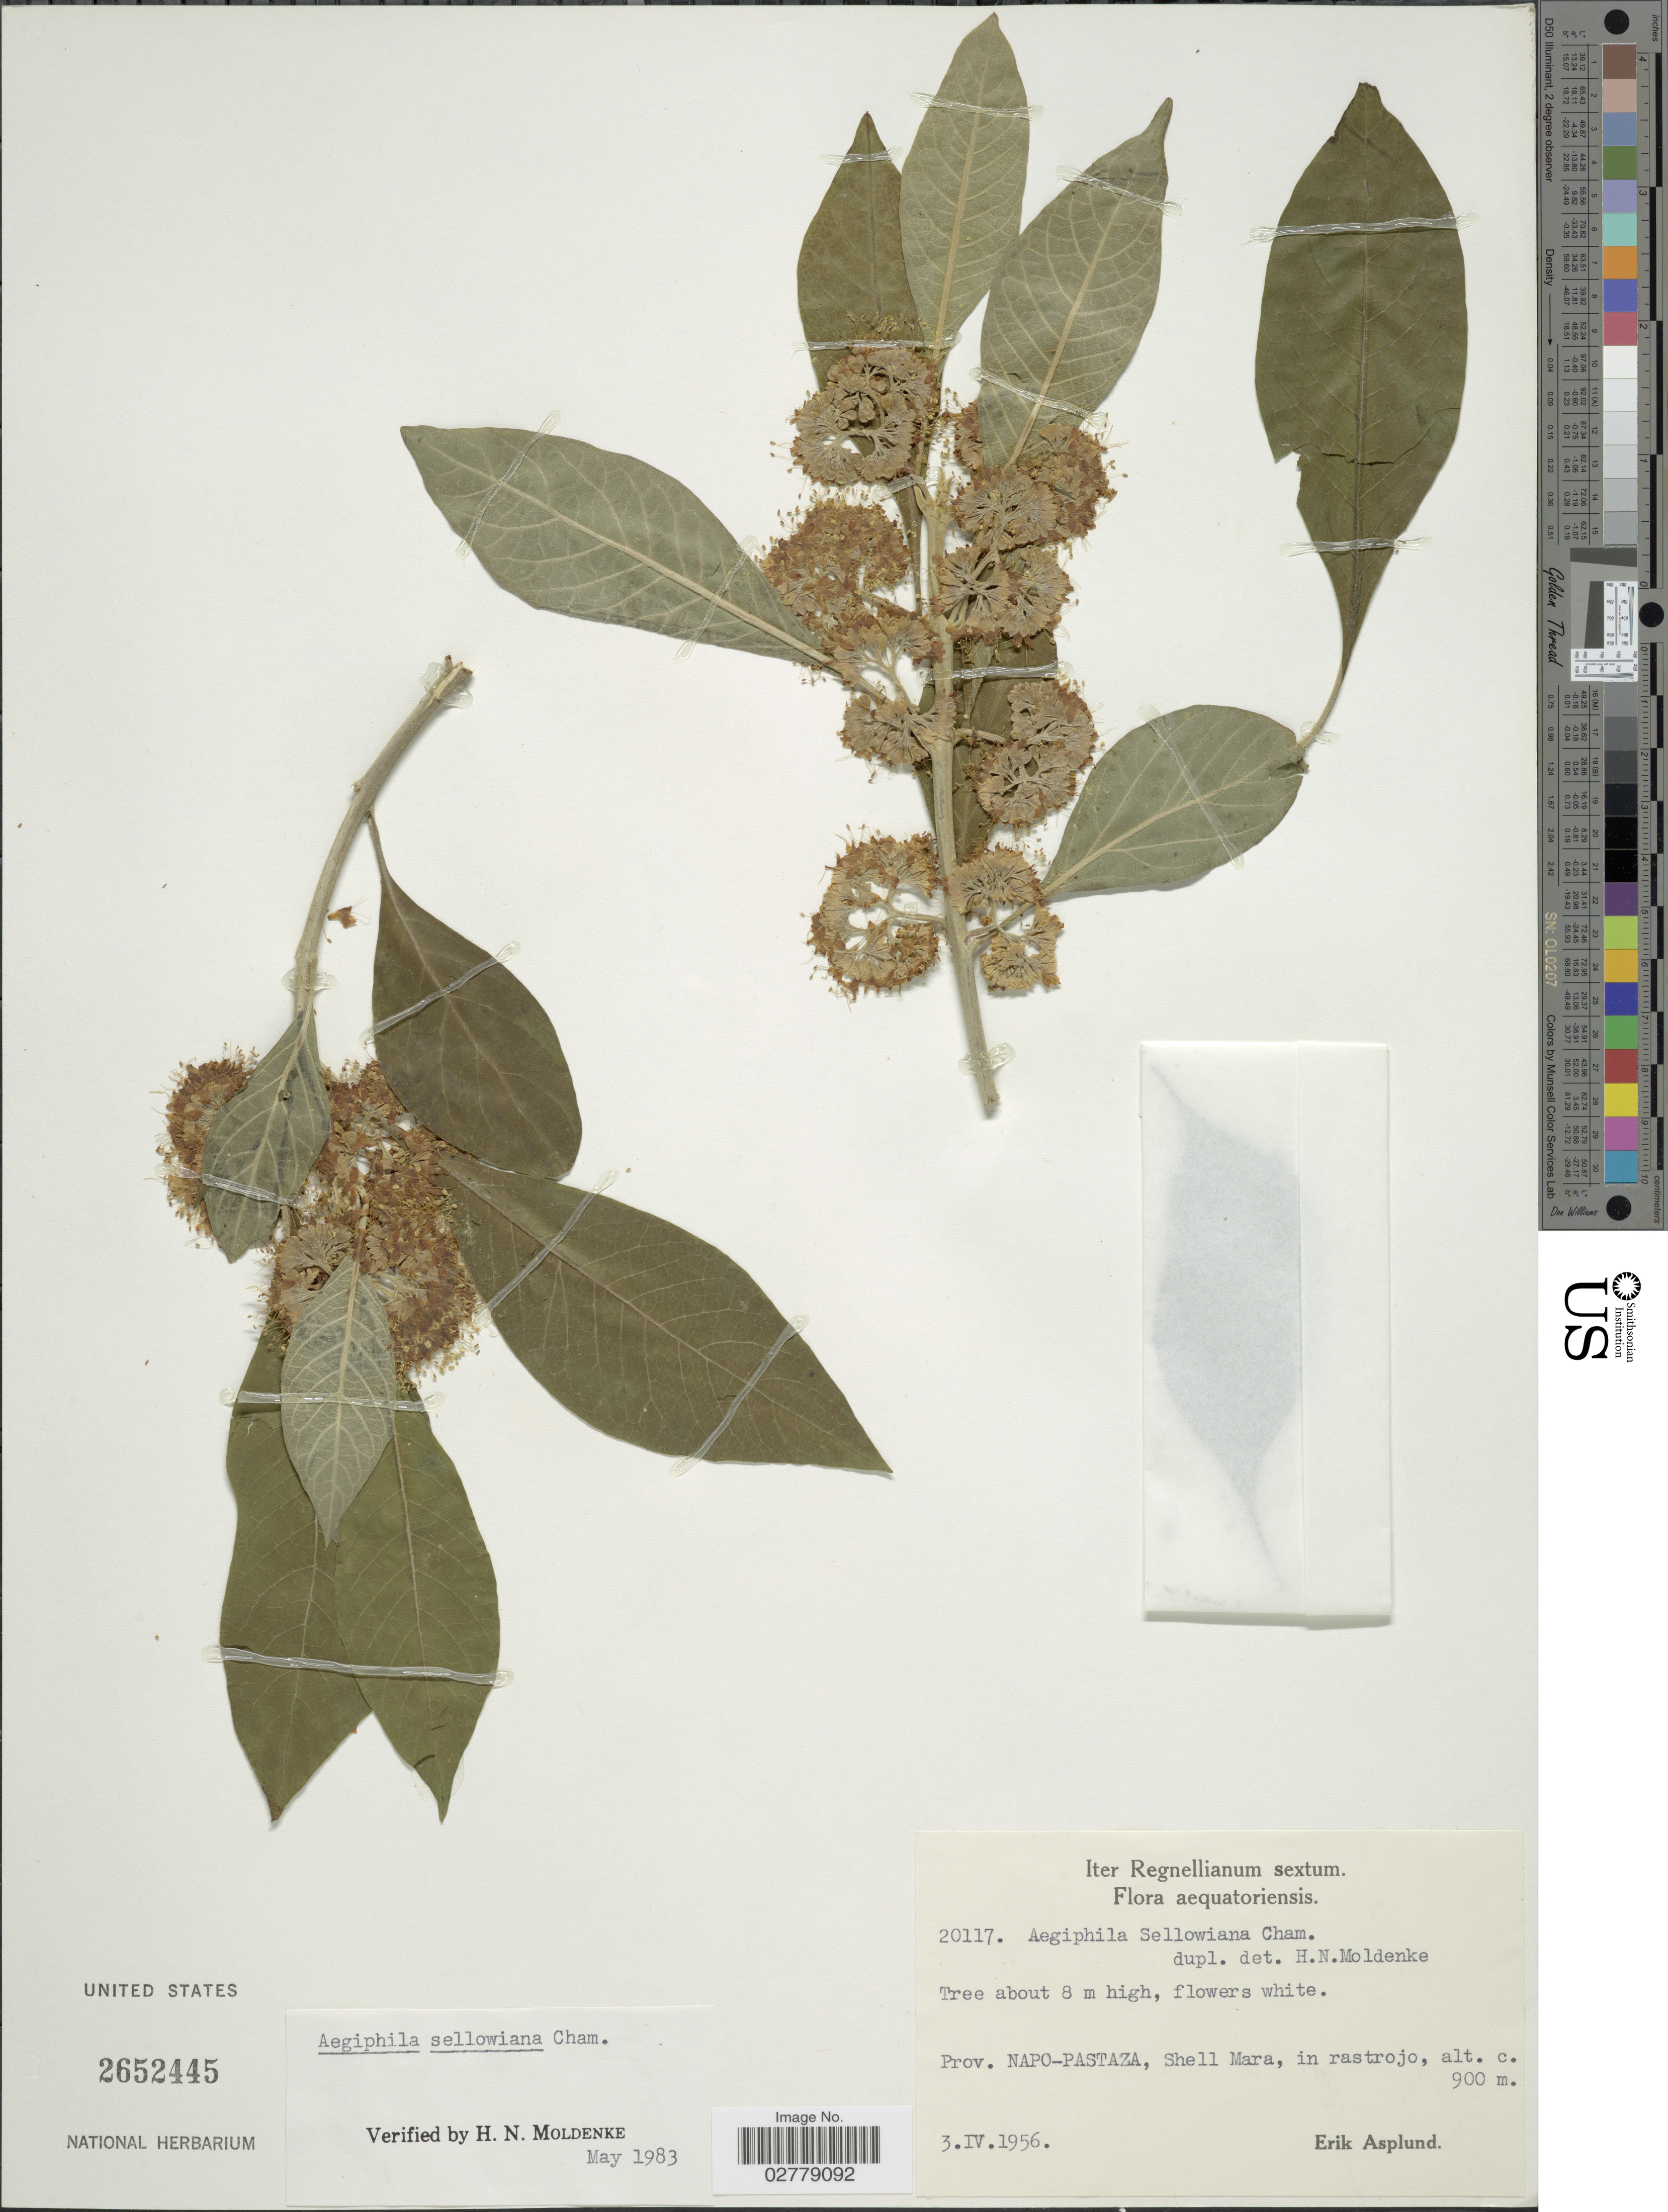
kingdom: Plantae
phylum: Tracheophyta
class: Magnoliopsida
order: Lamiales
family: Lamiaceae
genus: Aegiphila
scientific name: Aegiphila sellowiana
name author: Cham.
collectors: E. Asplund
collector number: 20117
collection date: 1956-04-03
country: Ecuador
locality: Prov. Napo-Pastaza, Shell Mara, in rastrojo.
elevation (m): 900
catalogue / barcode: US 2652445